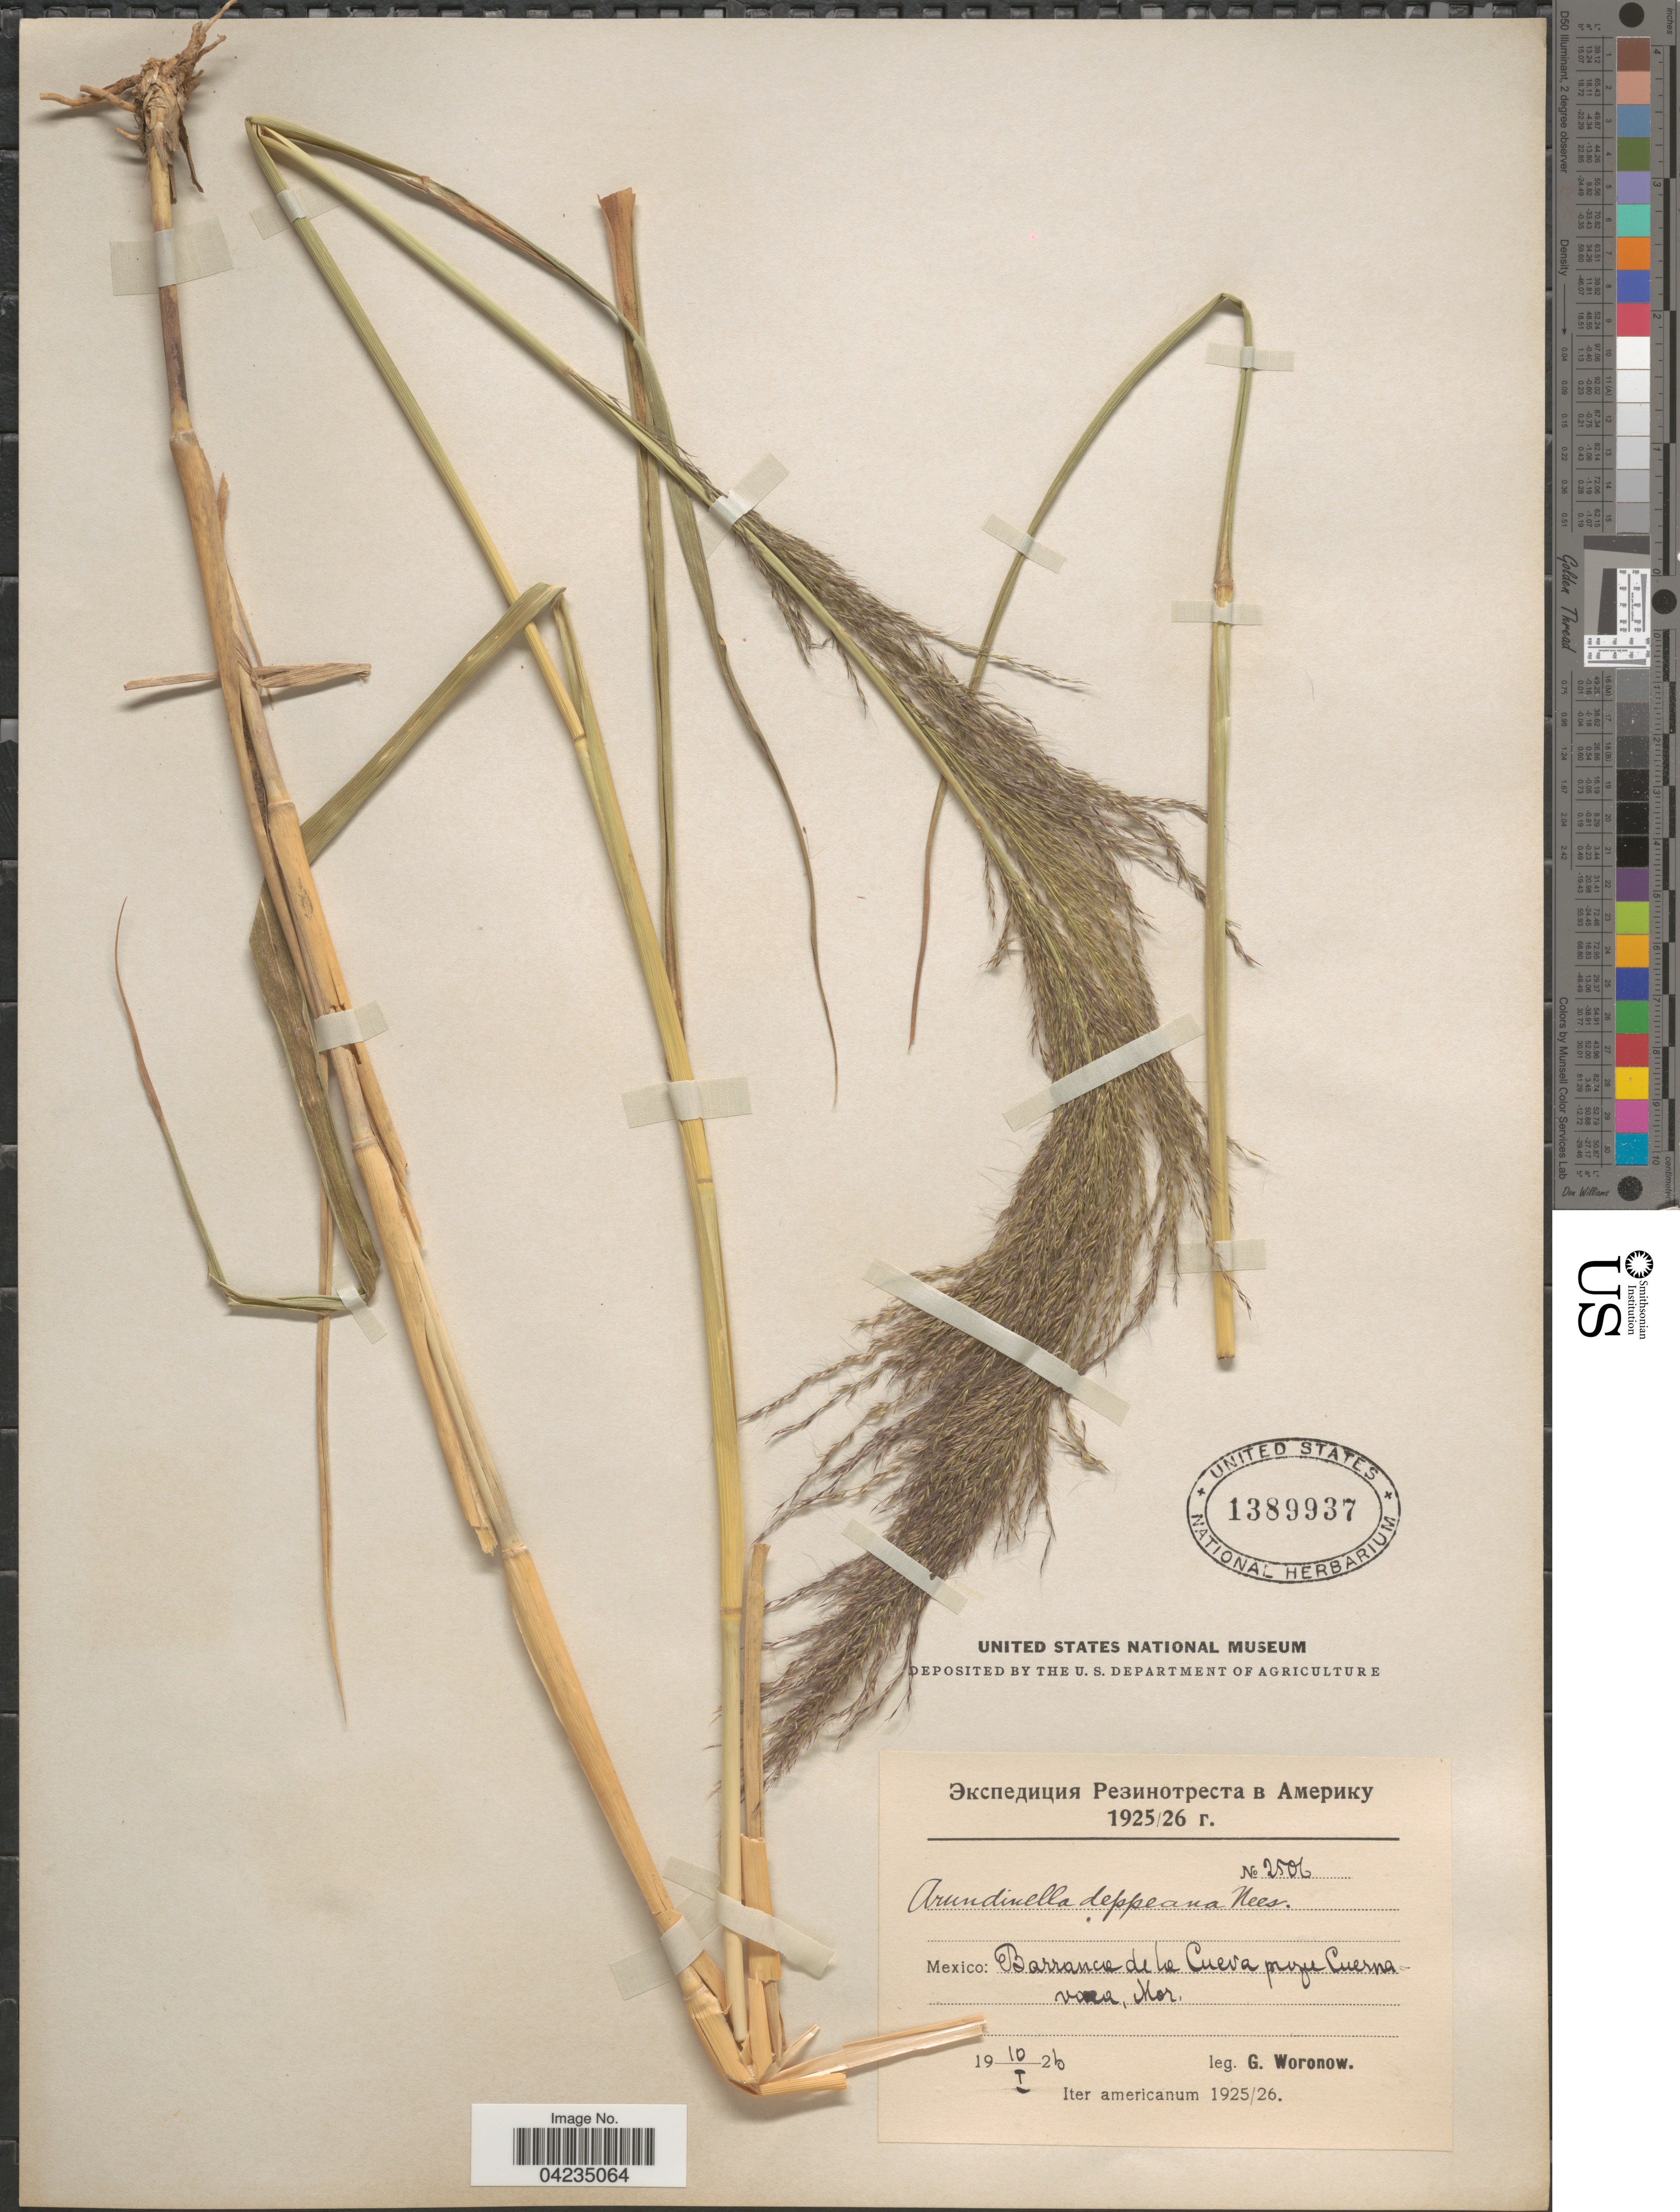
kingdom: Plantae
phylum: Tracheophyta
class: Liliopsida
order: Poales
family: Poaceae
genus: Arundinella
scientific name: Arundinella deppeana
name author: Nees ex Steud.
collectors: G. Woronow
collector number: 2506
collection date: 1926-01-10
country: Mexico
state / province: Morelos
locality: Barranca de la Cueva prope Cuernavaca. Iter americanum 1925/26.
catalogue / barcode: US 1389937